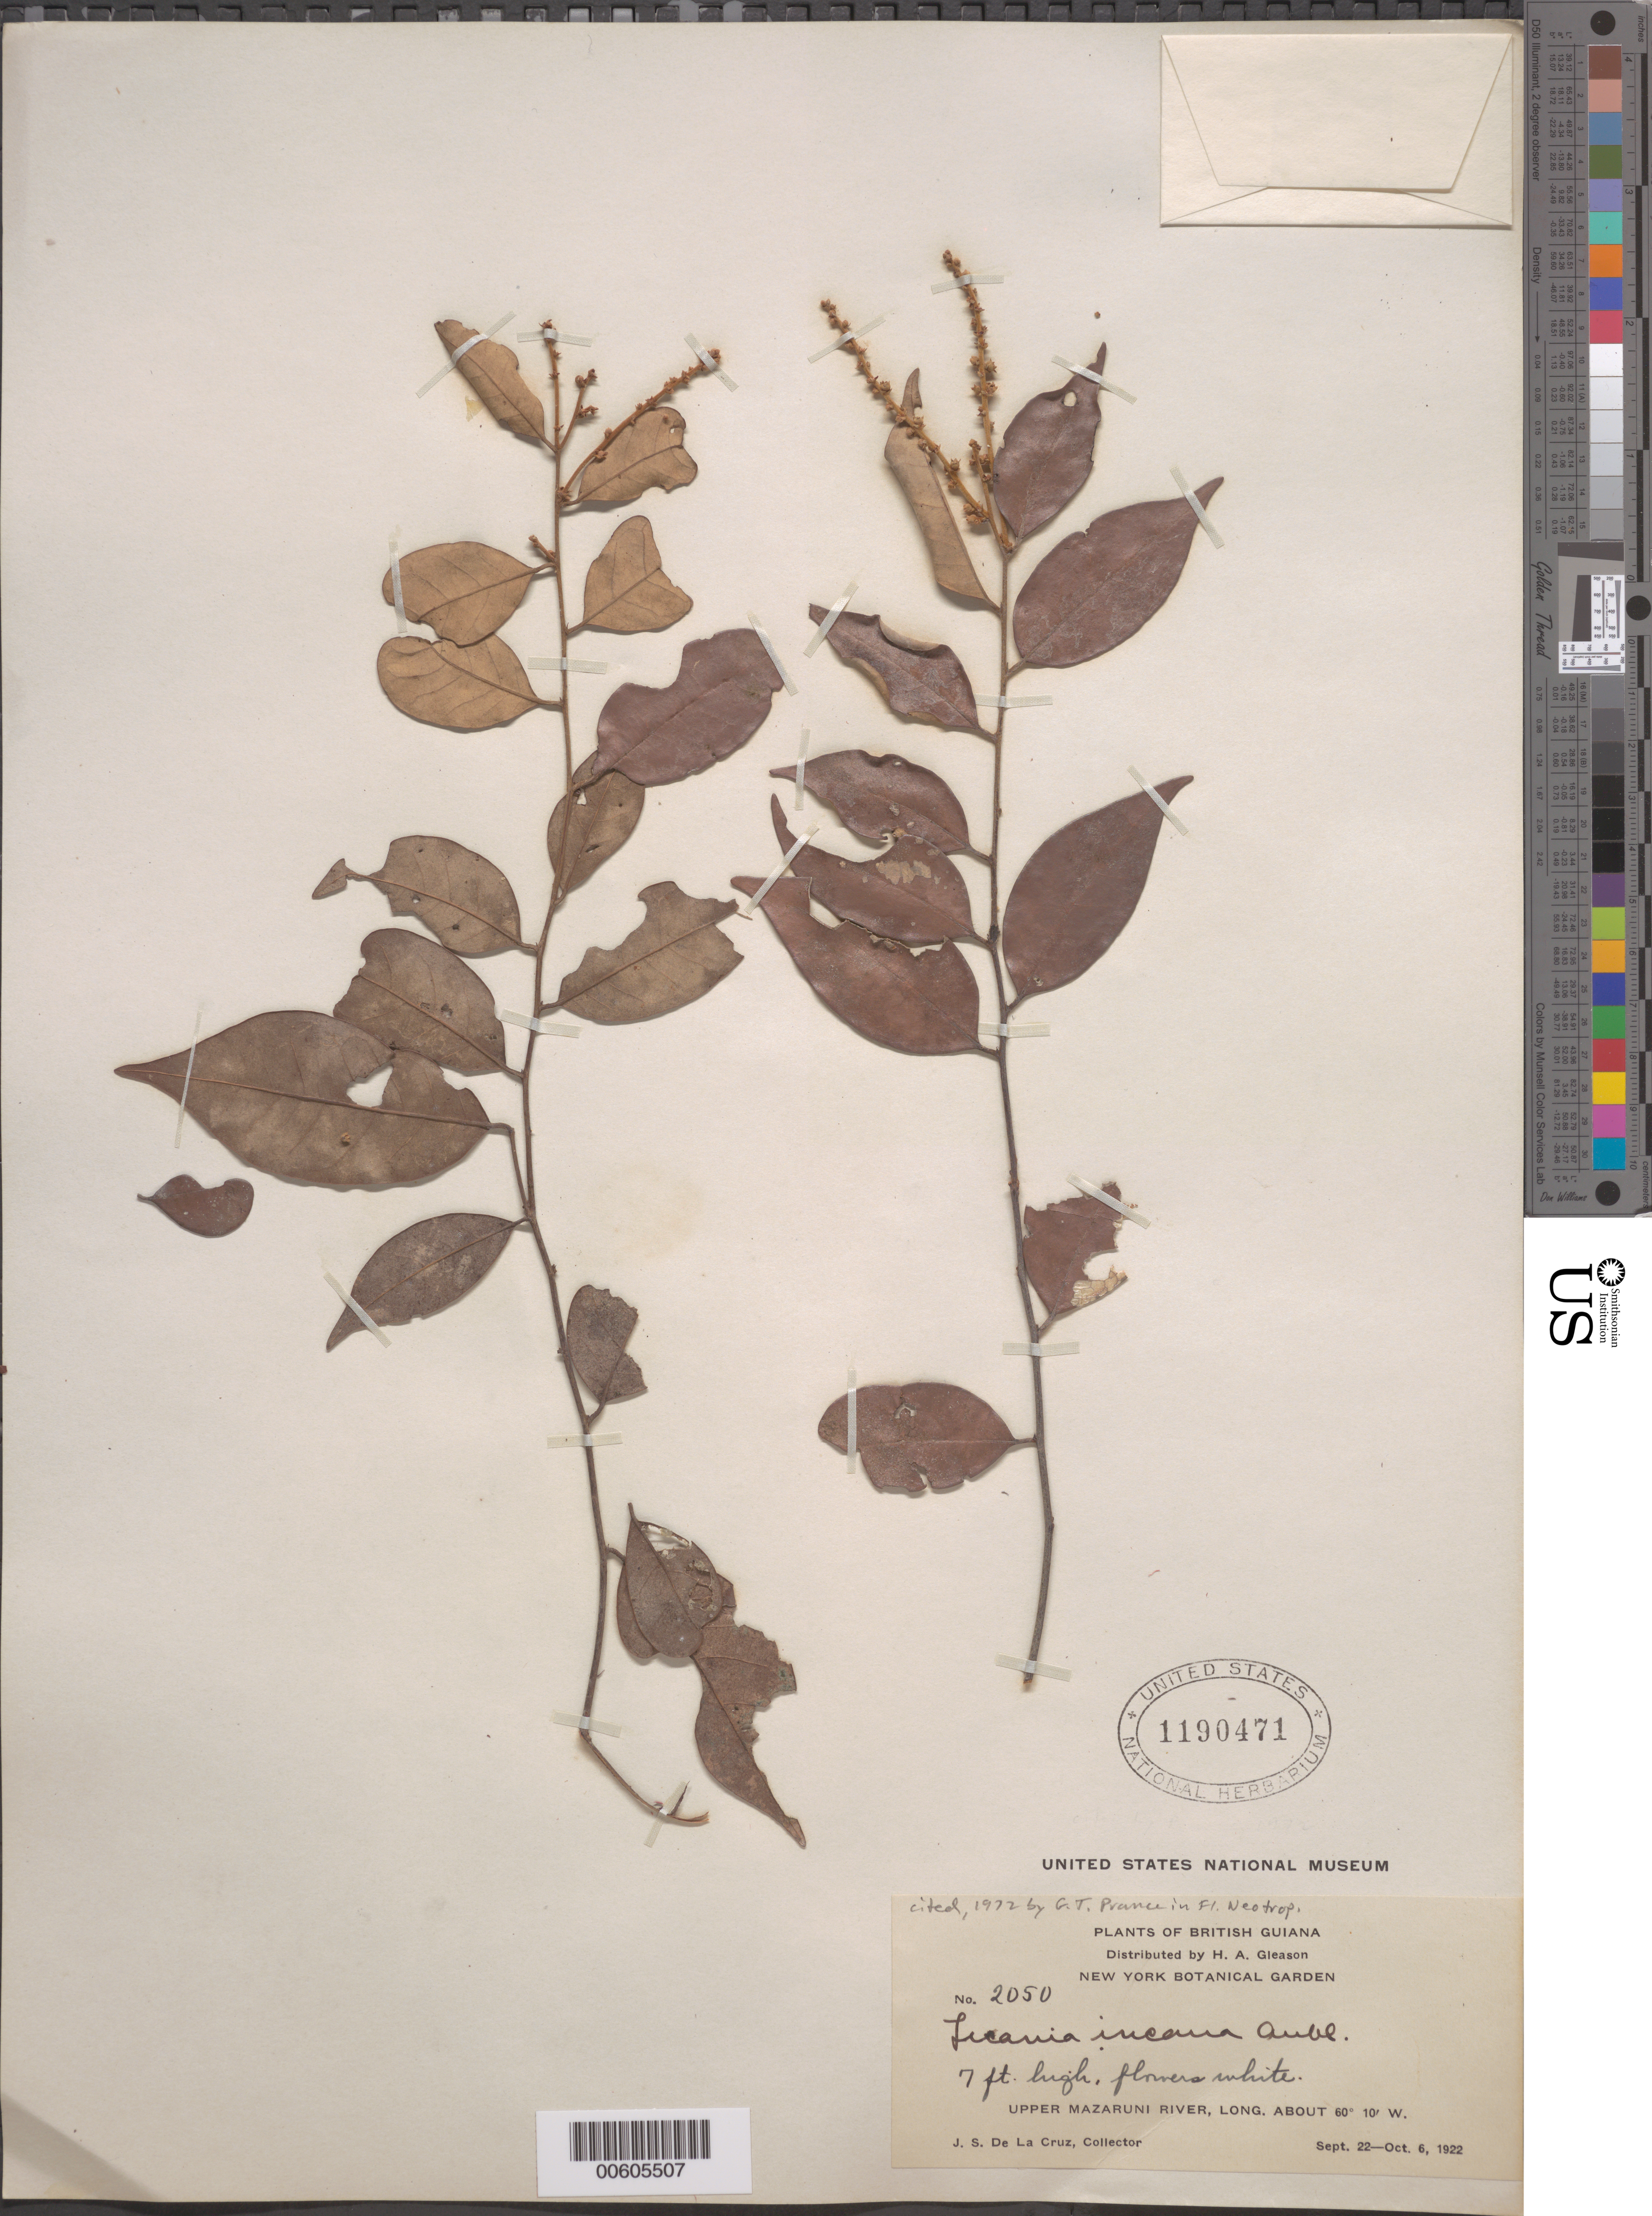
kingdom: Plantae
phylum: Tracheophyta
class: Magnoliopsida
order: Malpighiales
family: Chrysobalanaceae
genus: Licania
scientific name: Licania incana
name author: Aubl.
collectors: J. S. de la Cruz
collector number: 2050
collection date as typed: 22-Sep-22 to 6-Oct-22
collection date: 1922-09-22/1922-10-06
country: Guyana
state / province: Cuyuni-Mazaruni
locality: Upper Mazaruni R.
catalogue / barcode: US 1190471